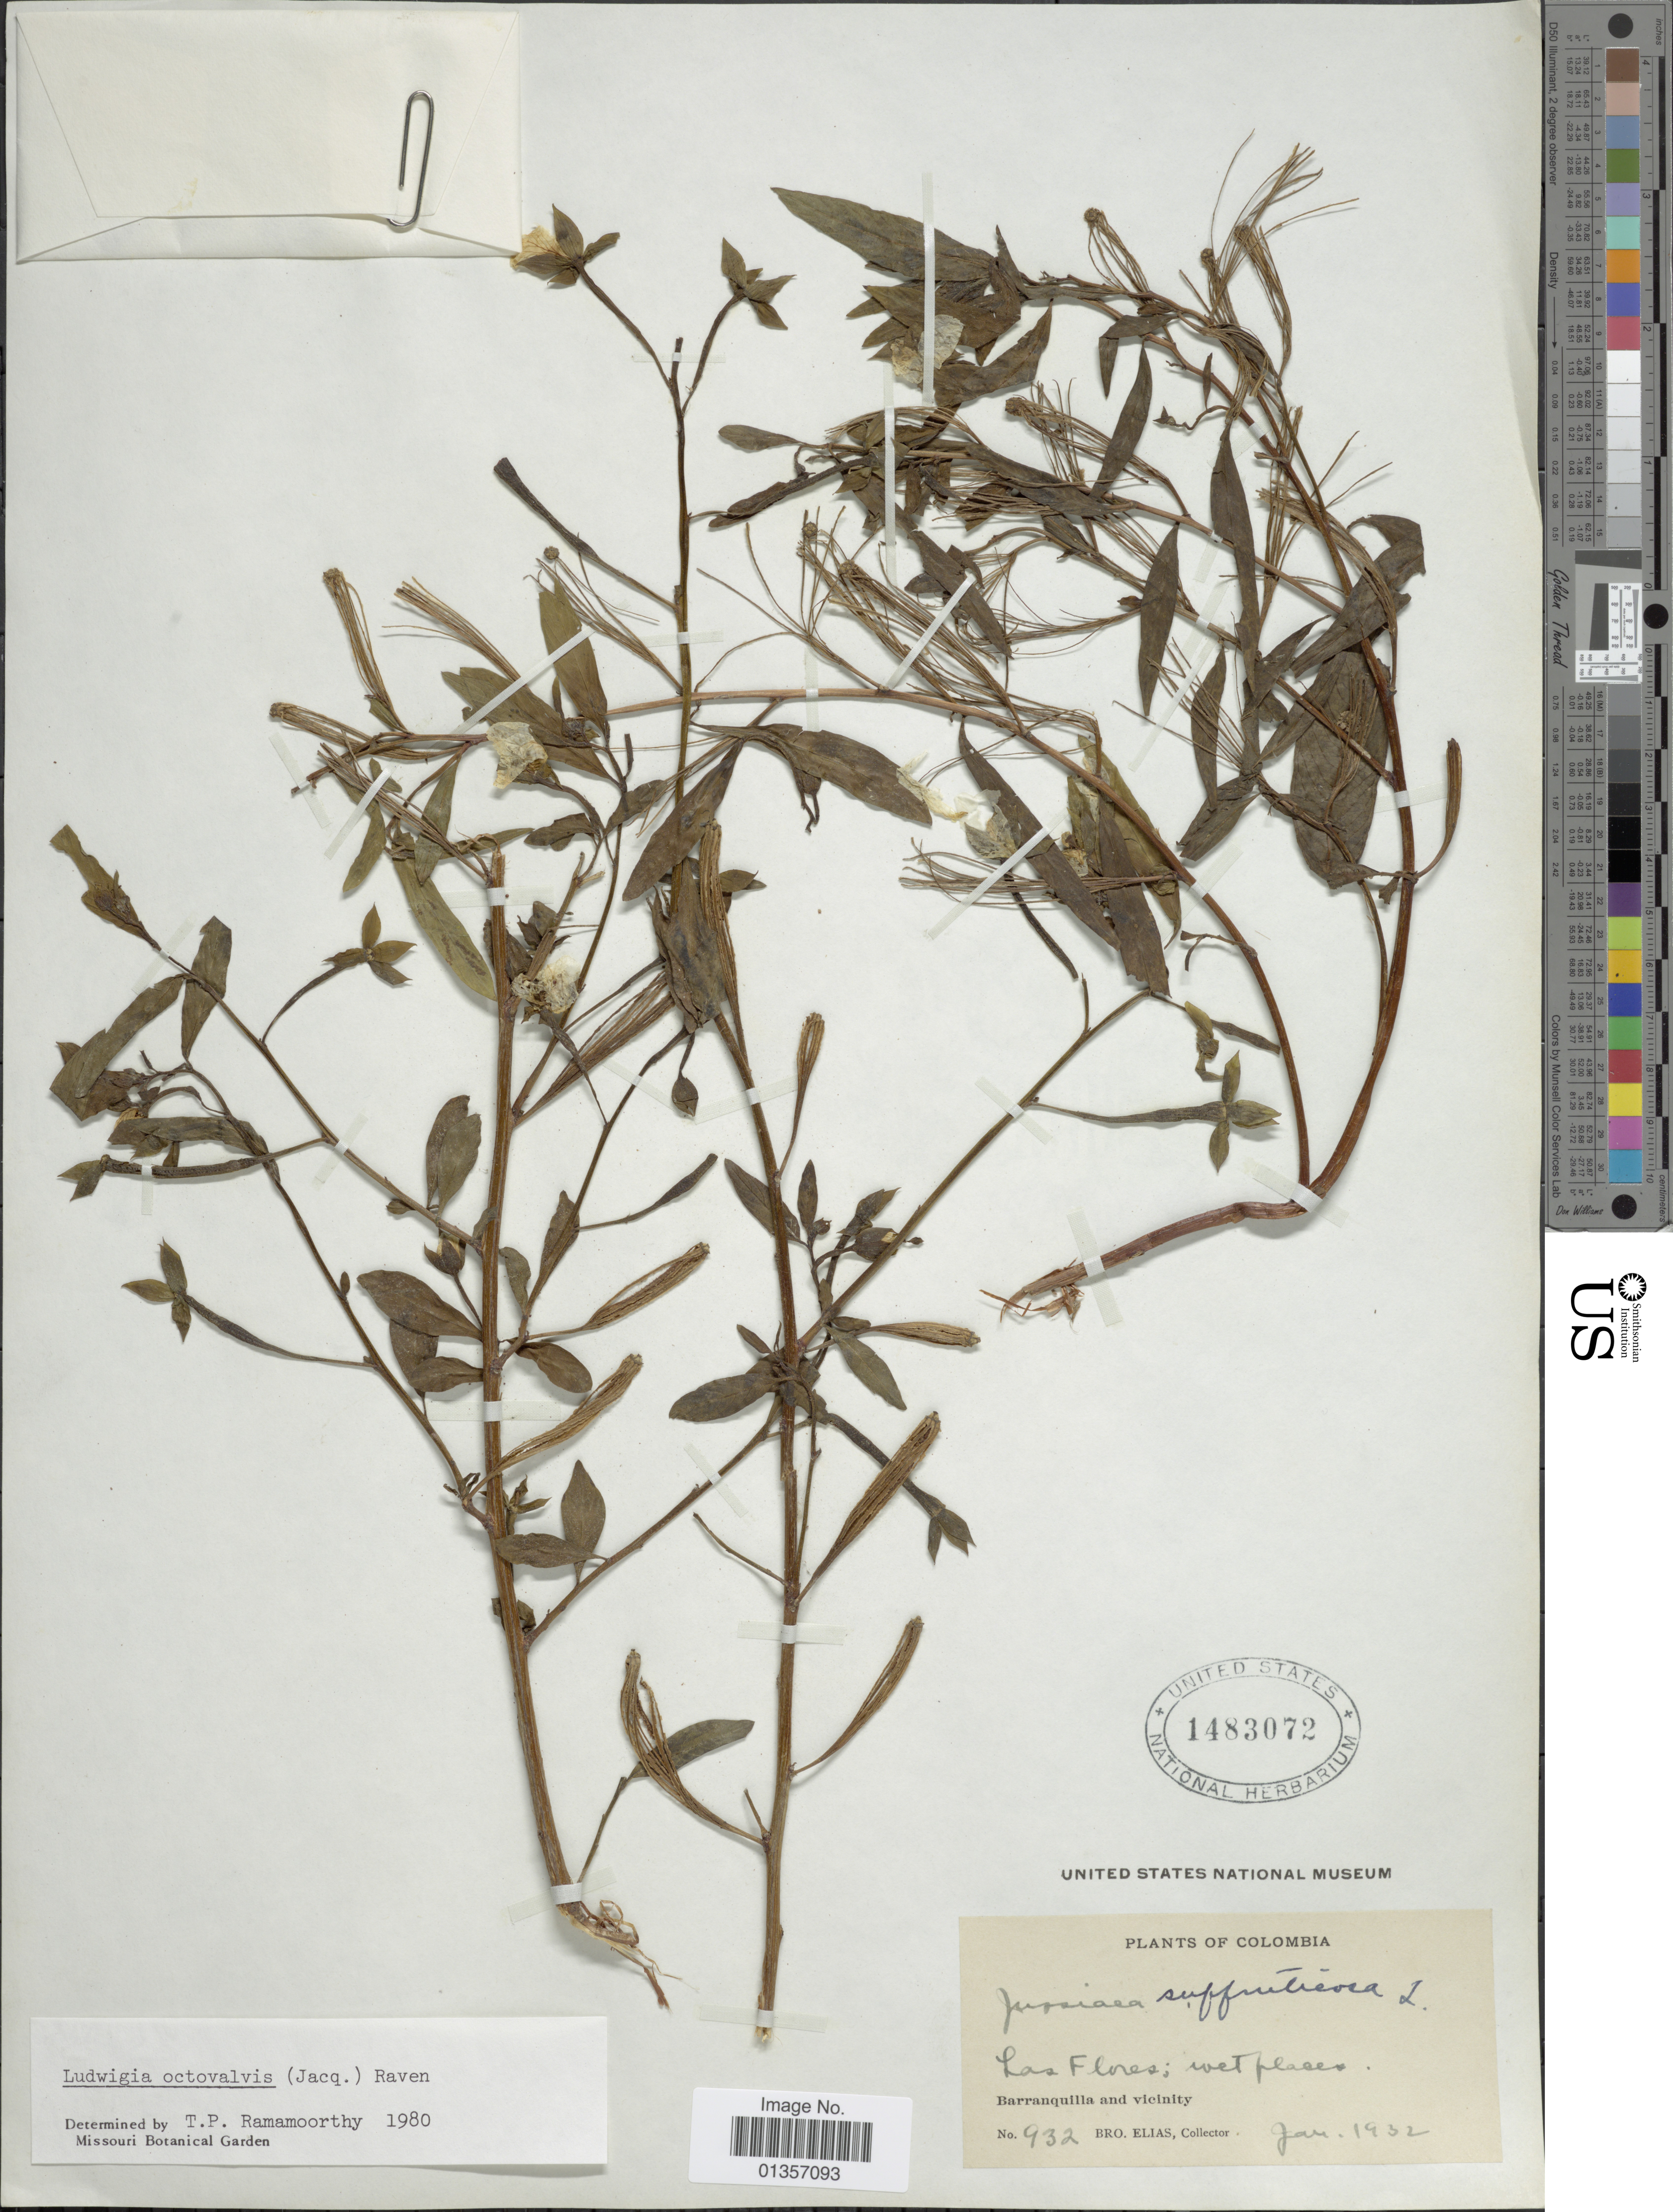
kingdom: Plantae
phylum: Tracheophyta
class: Magnoliopsida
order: Myrtales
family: Onagraceae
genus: Ludwigia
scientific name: Ludwigia octovalvis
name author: (Jacq.) P.H. Raven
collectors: Bro. Elias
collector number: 932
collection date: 1932-01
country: Colombia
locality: Barranquilla and vicinity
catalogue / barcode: US 1483072